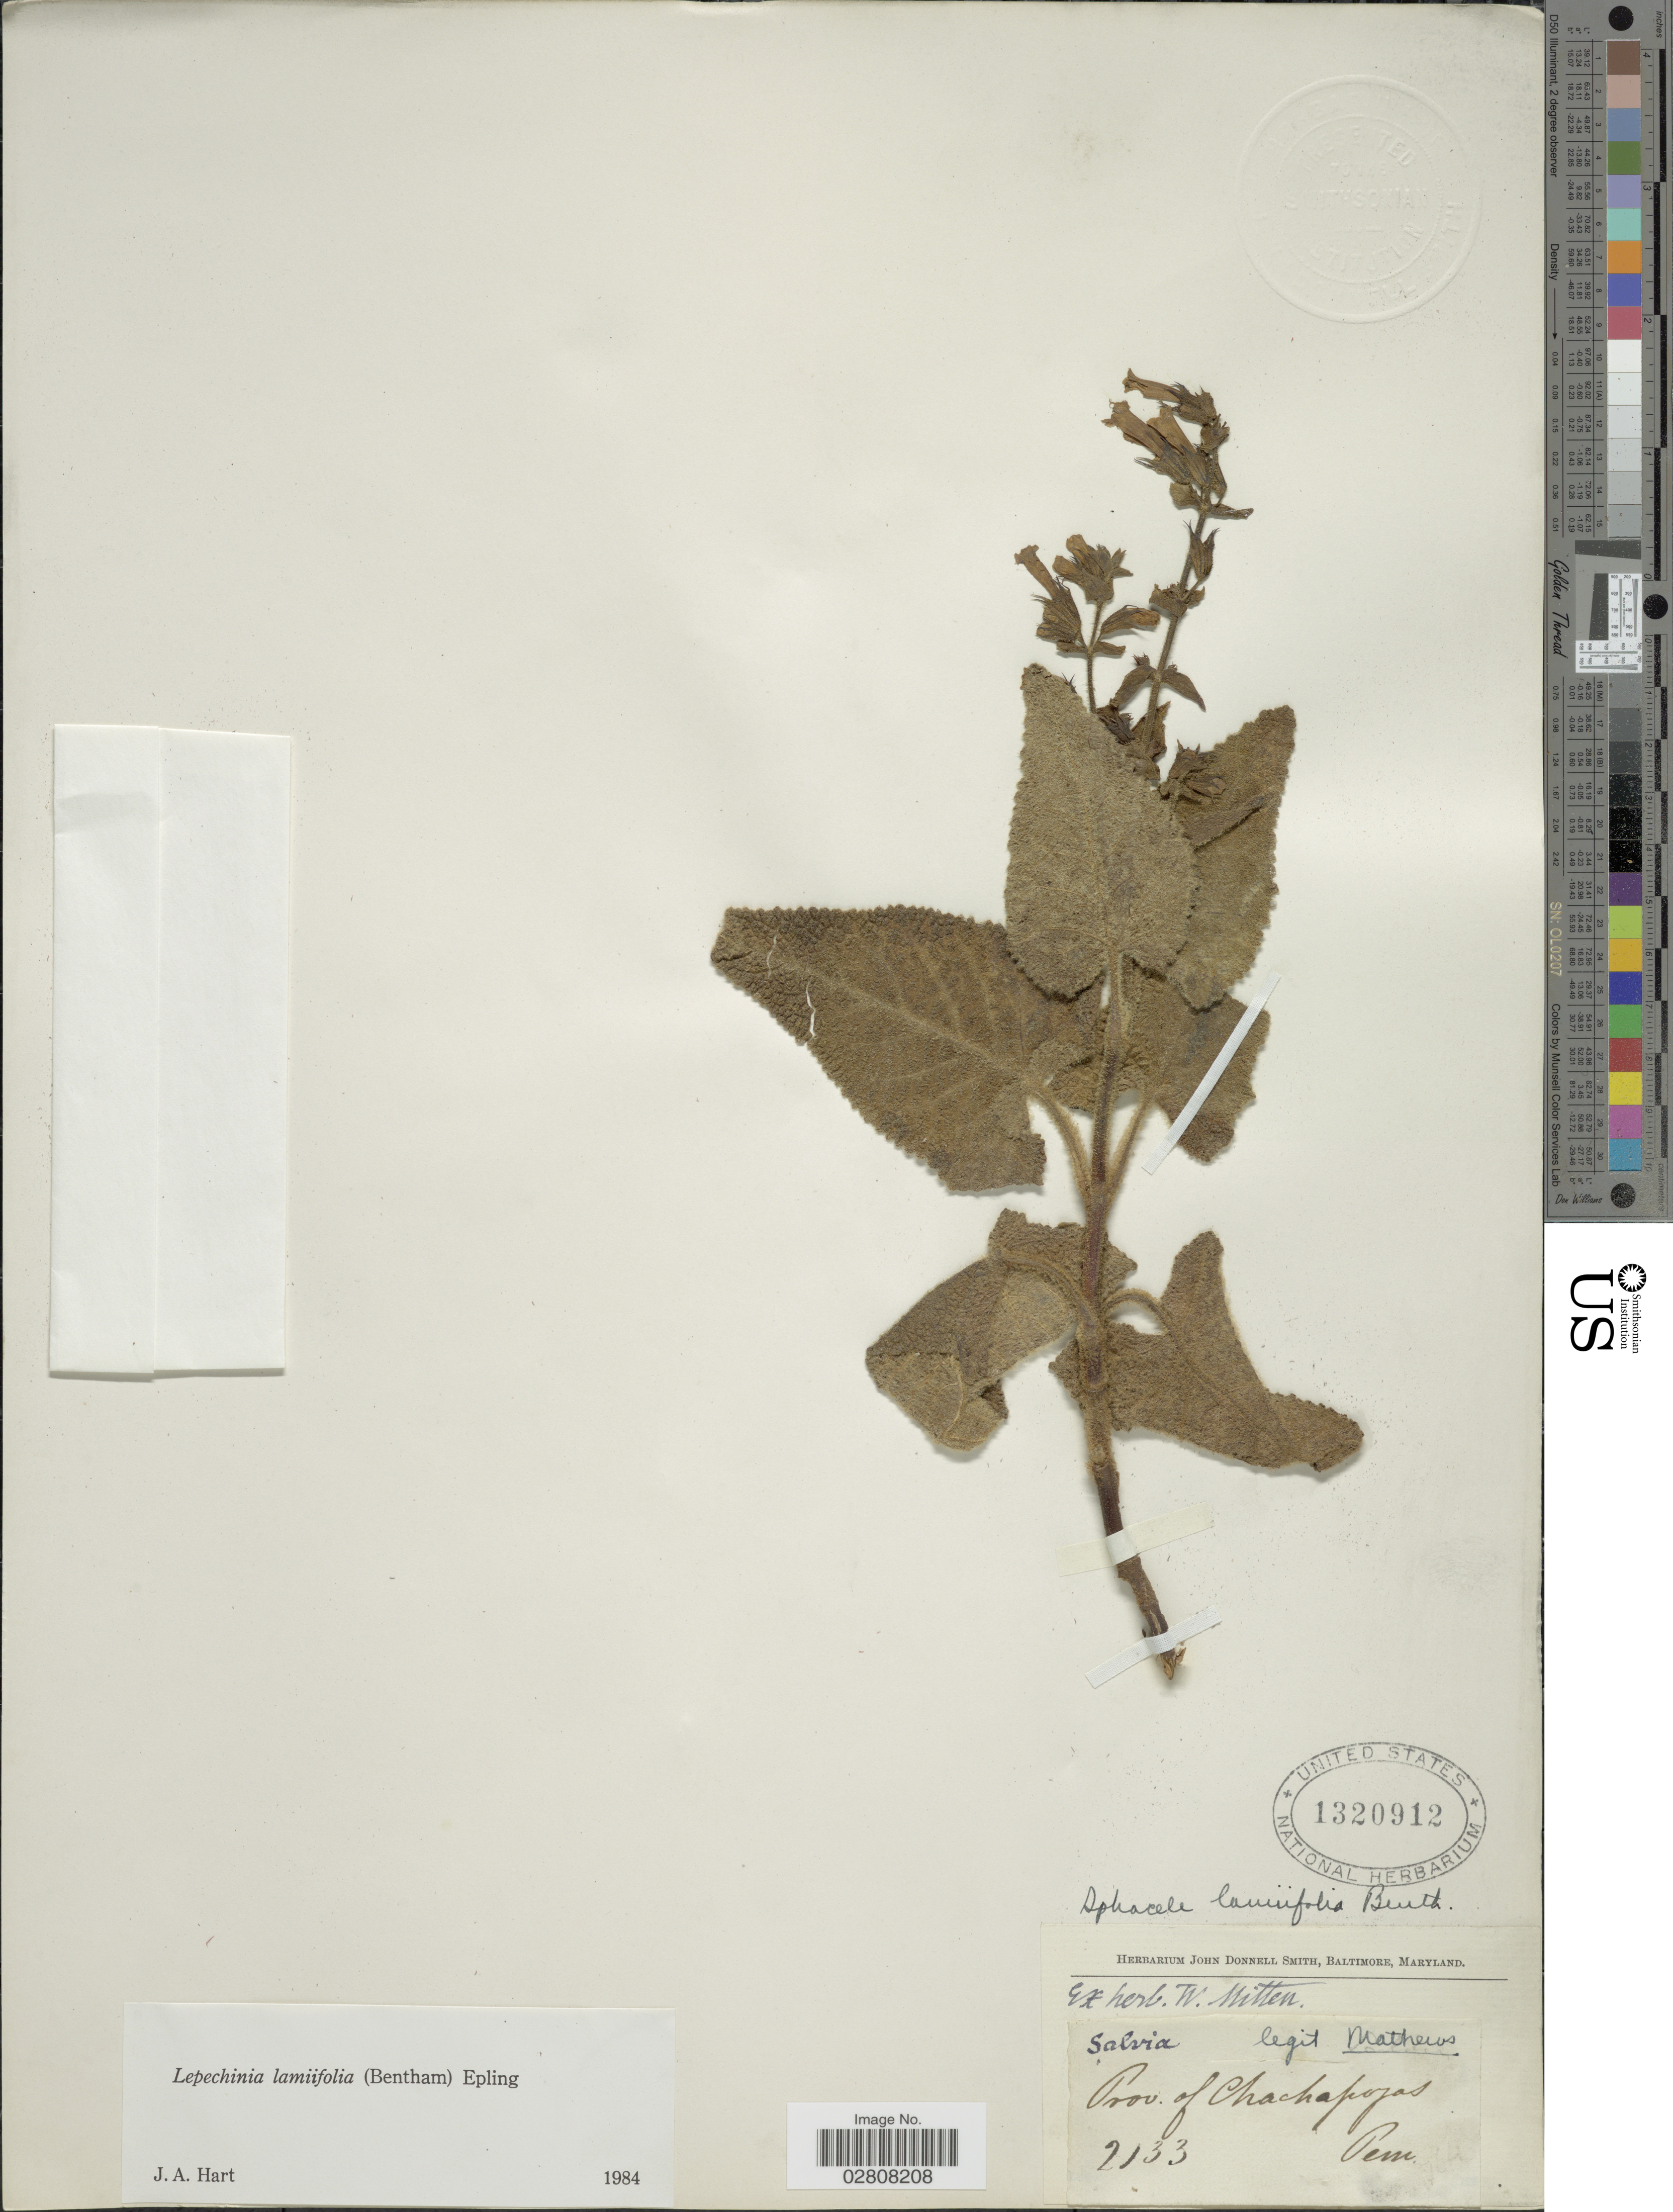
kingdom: Plantae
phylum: Tracheophyta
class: Magnoliopsida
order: Lamiales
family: Lamiaceae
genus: Lepechinia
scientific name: Lepechinia lamiifolia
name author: (Benth.) Epling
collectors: -- Mathews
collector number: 2133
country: Peru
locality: Prov. of Chachapoyas, Pem.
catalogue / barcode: US 1320912